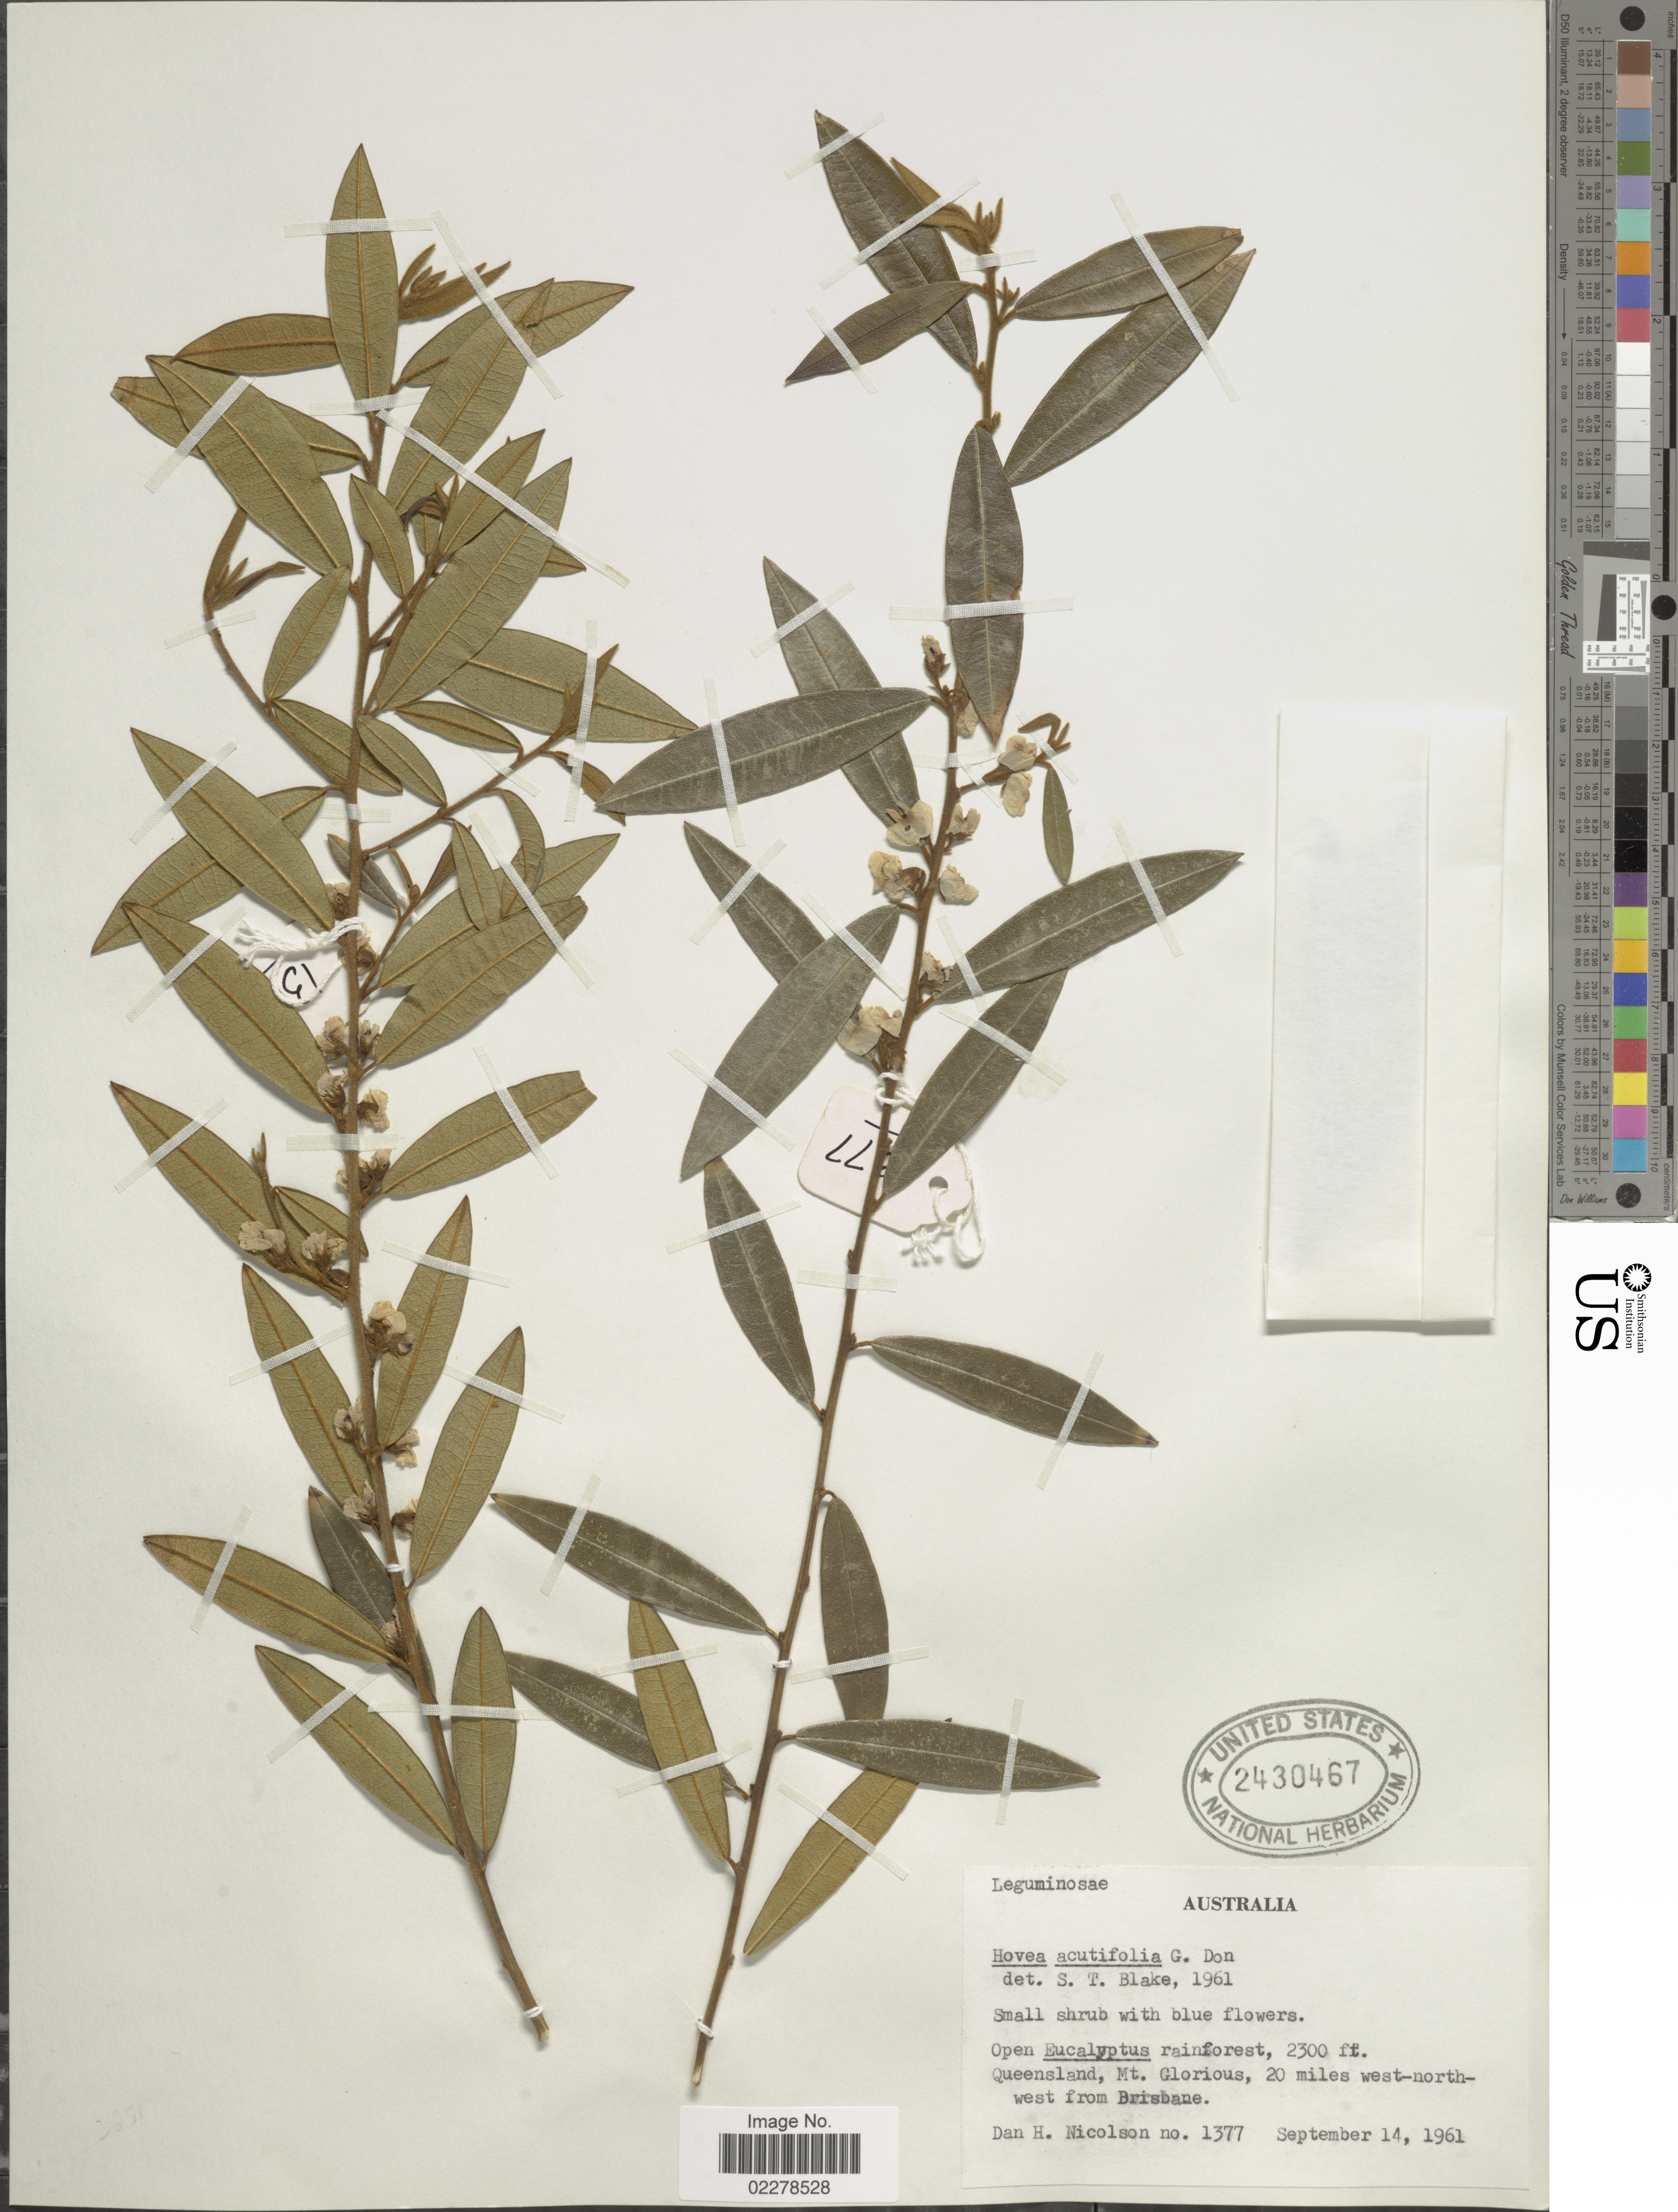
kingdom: Plantae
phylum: Tracheophyta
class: Magnoliopsida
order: Fabales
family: Fabaceae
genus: Hovea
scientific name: Hovea acutifolia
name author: G. Don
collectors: D. H. Nicolson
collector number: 1377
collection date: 1961-09-14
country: Australia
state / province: Queensland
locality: Mt. Glorious, 20 miles west-north-west from Brisbane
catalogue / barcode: US 2430467